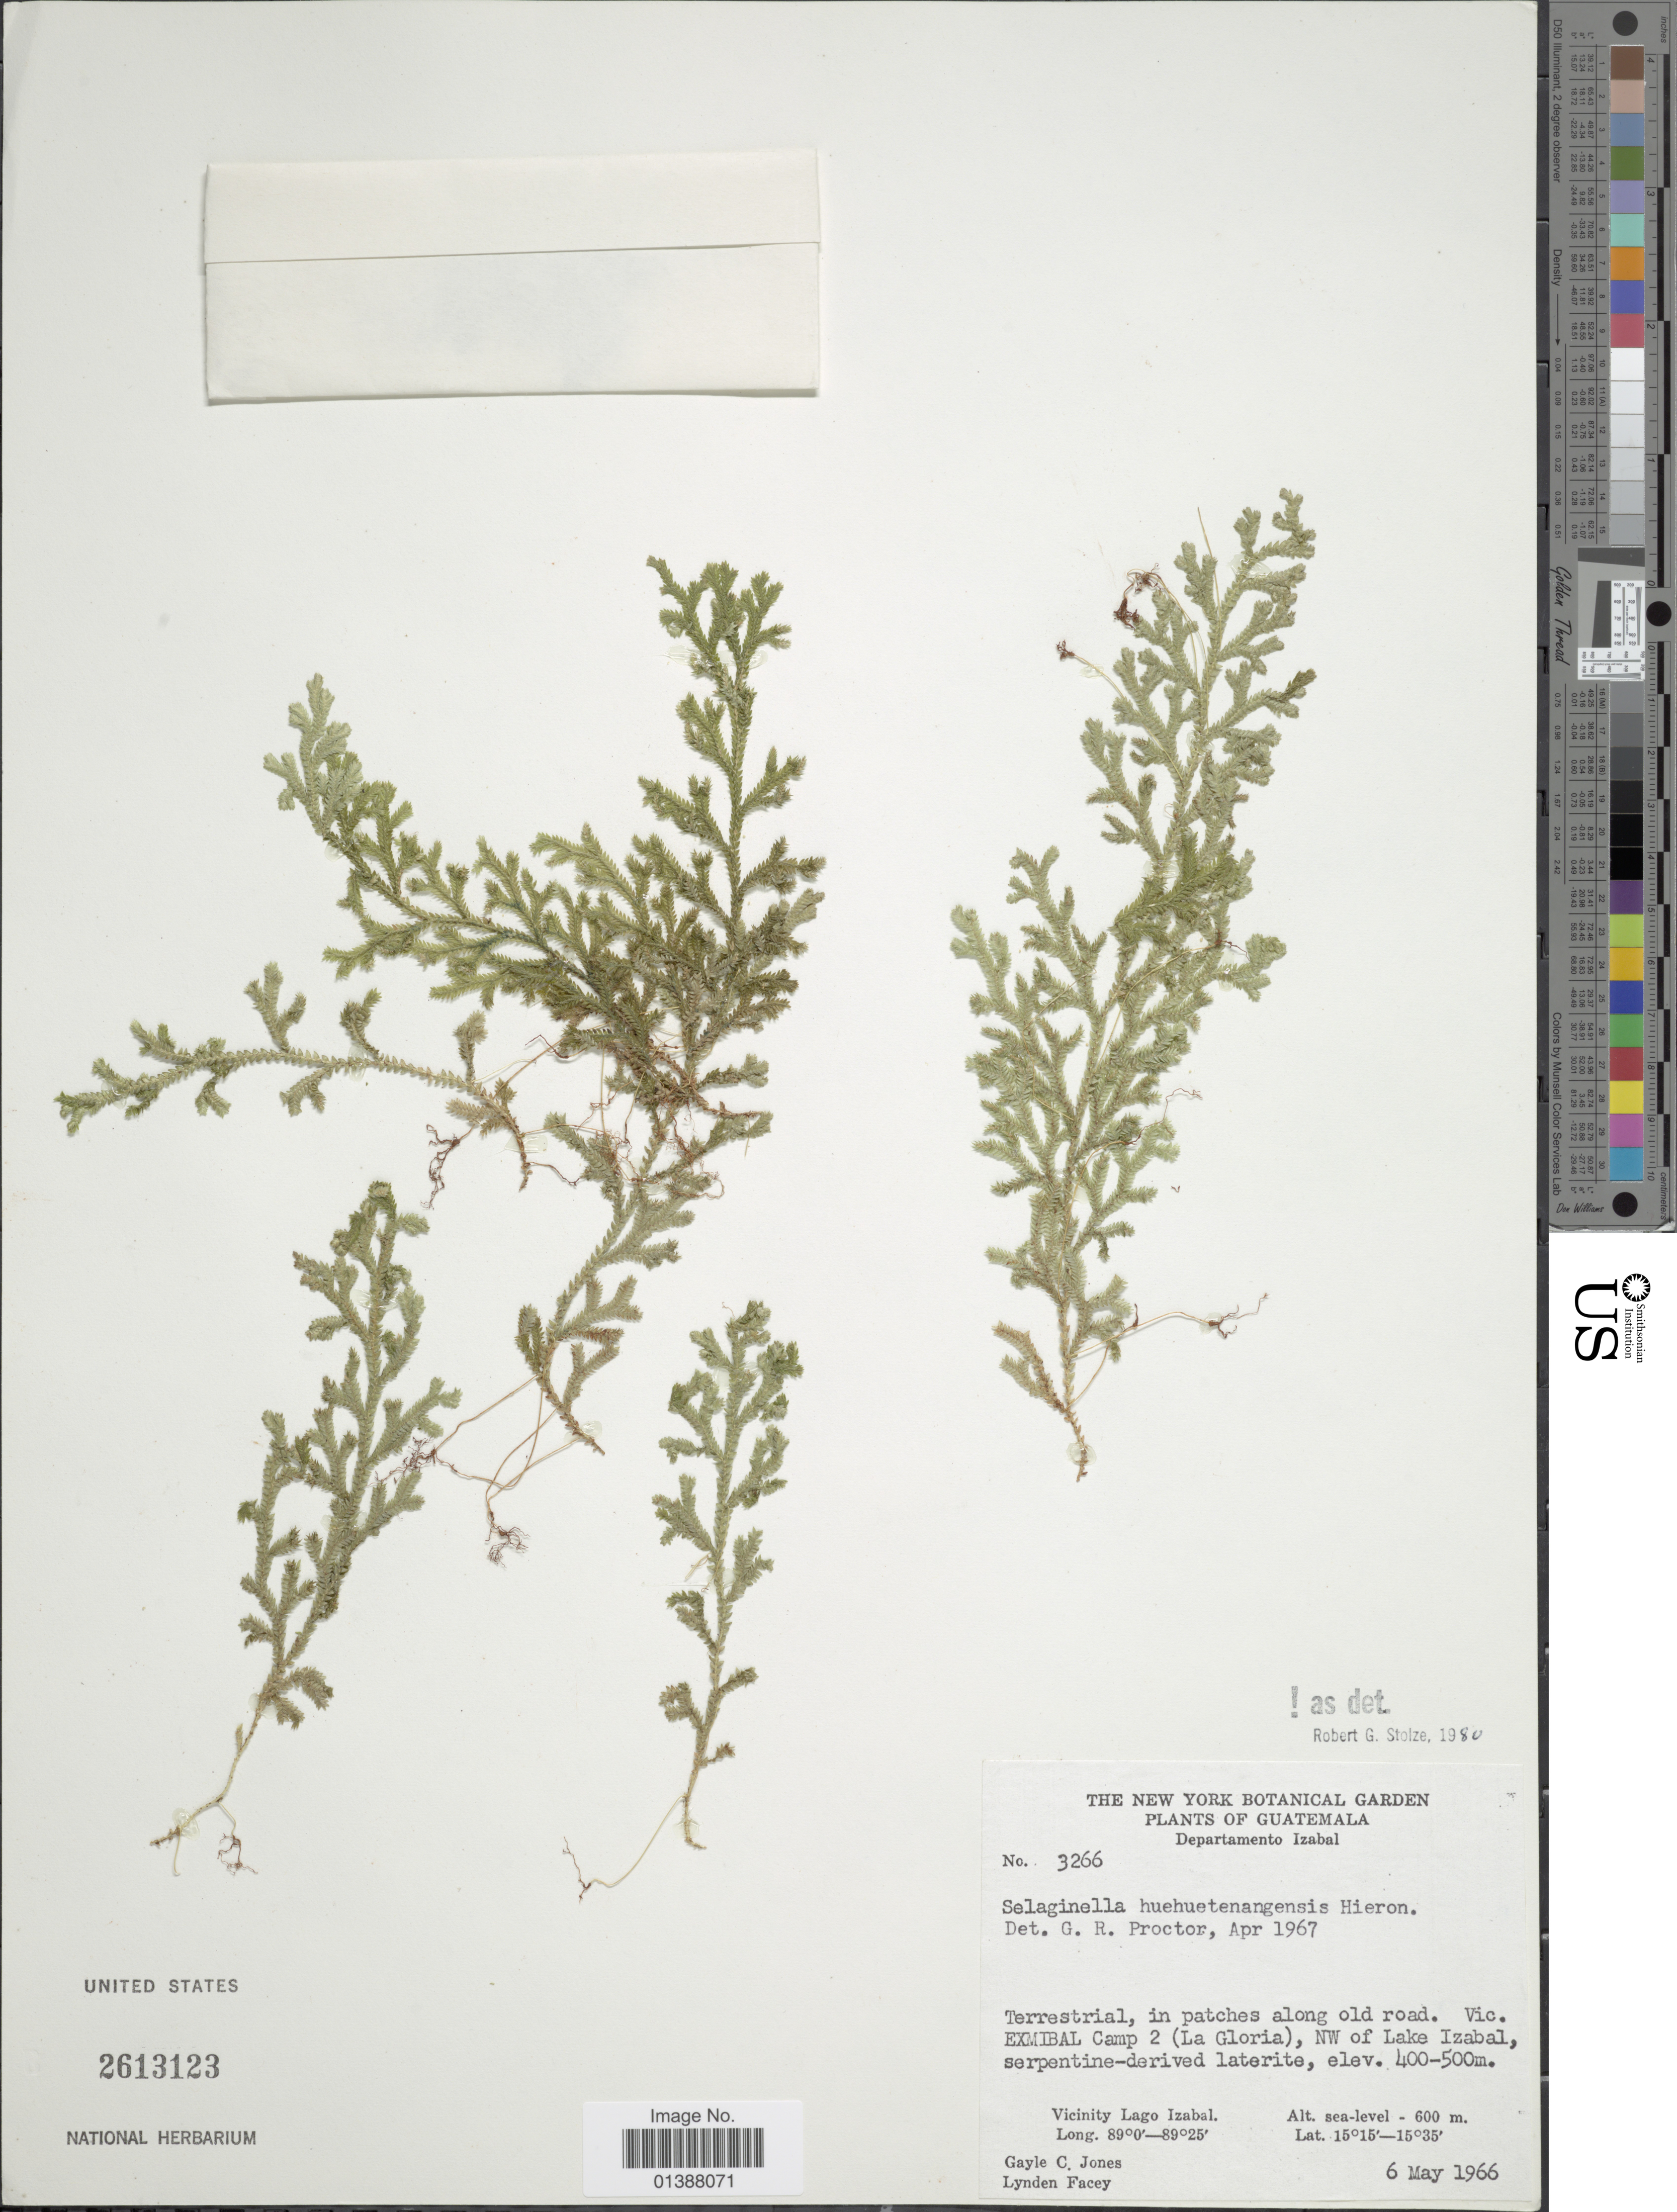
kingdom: Plantae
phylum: Tracheophyta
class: Lycopodiopsida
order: Selaginellales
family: Selaginellaceae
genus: Selaginella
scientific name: Selaginella huehuetenangensis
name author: Hieron.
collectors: G. C. Jones & L. Facey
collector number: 3266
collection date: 1966-05-06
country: Guatemala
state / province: Izabal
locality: Departamento Izabal, Vic. Exmibal Camp 2 (La Gloria), NW of Lake Izabl, Vicinity Lago Izabal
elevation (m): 600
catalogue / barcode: US 2613123